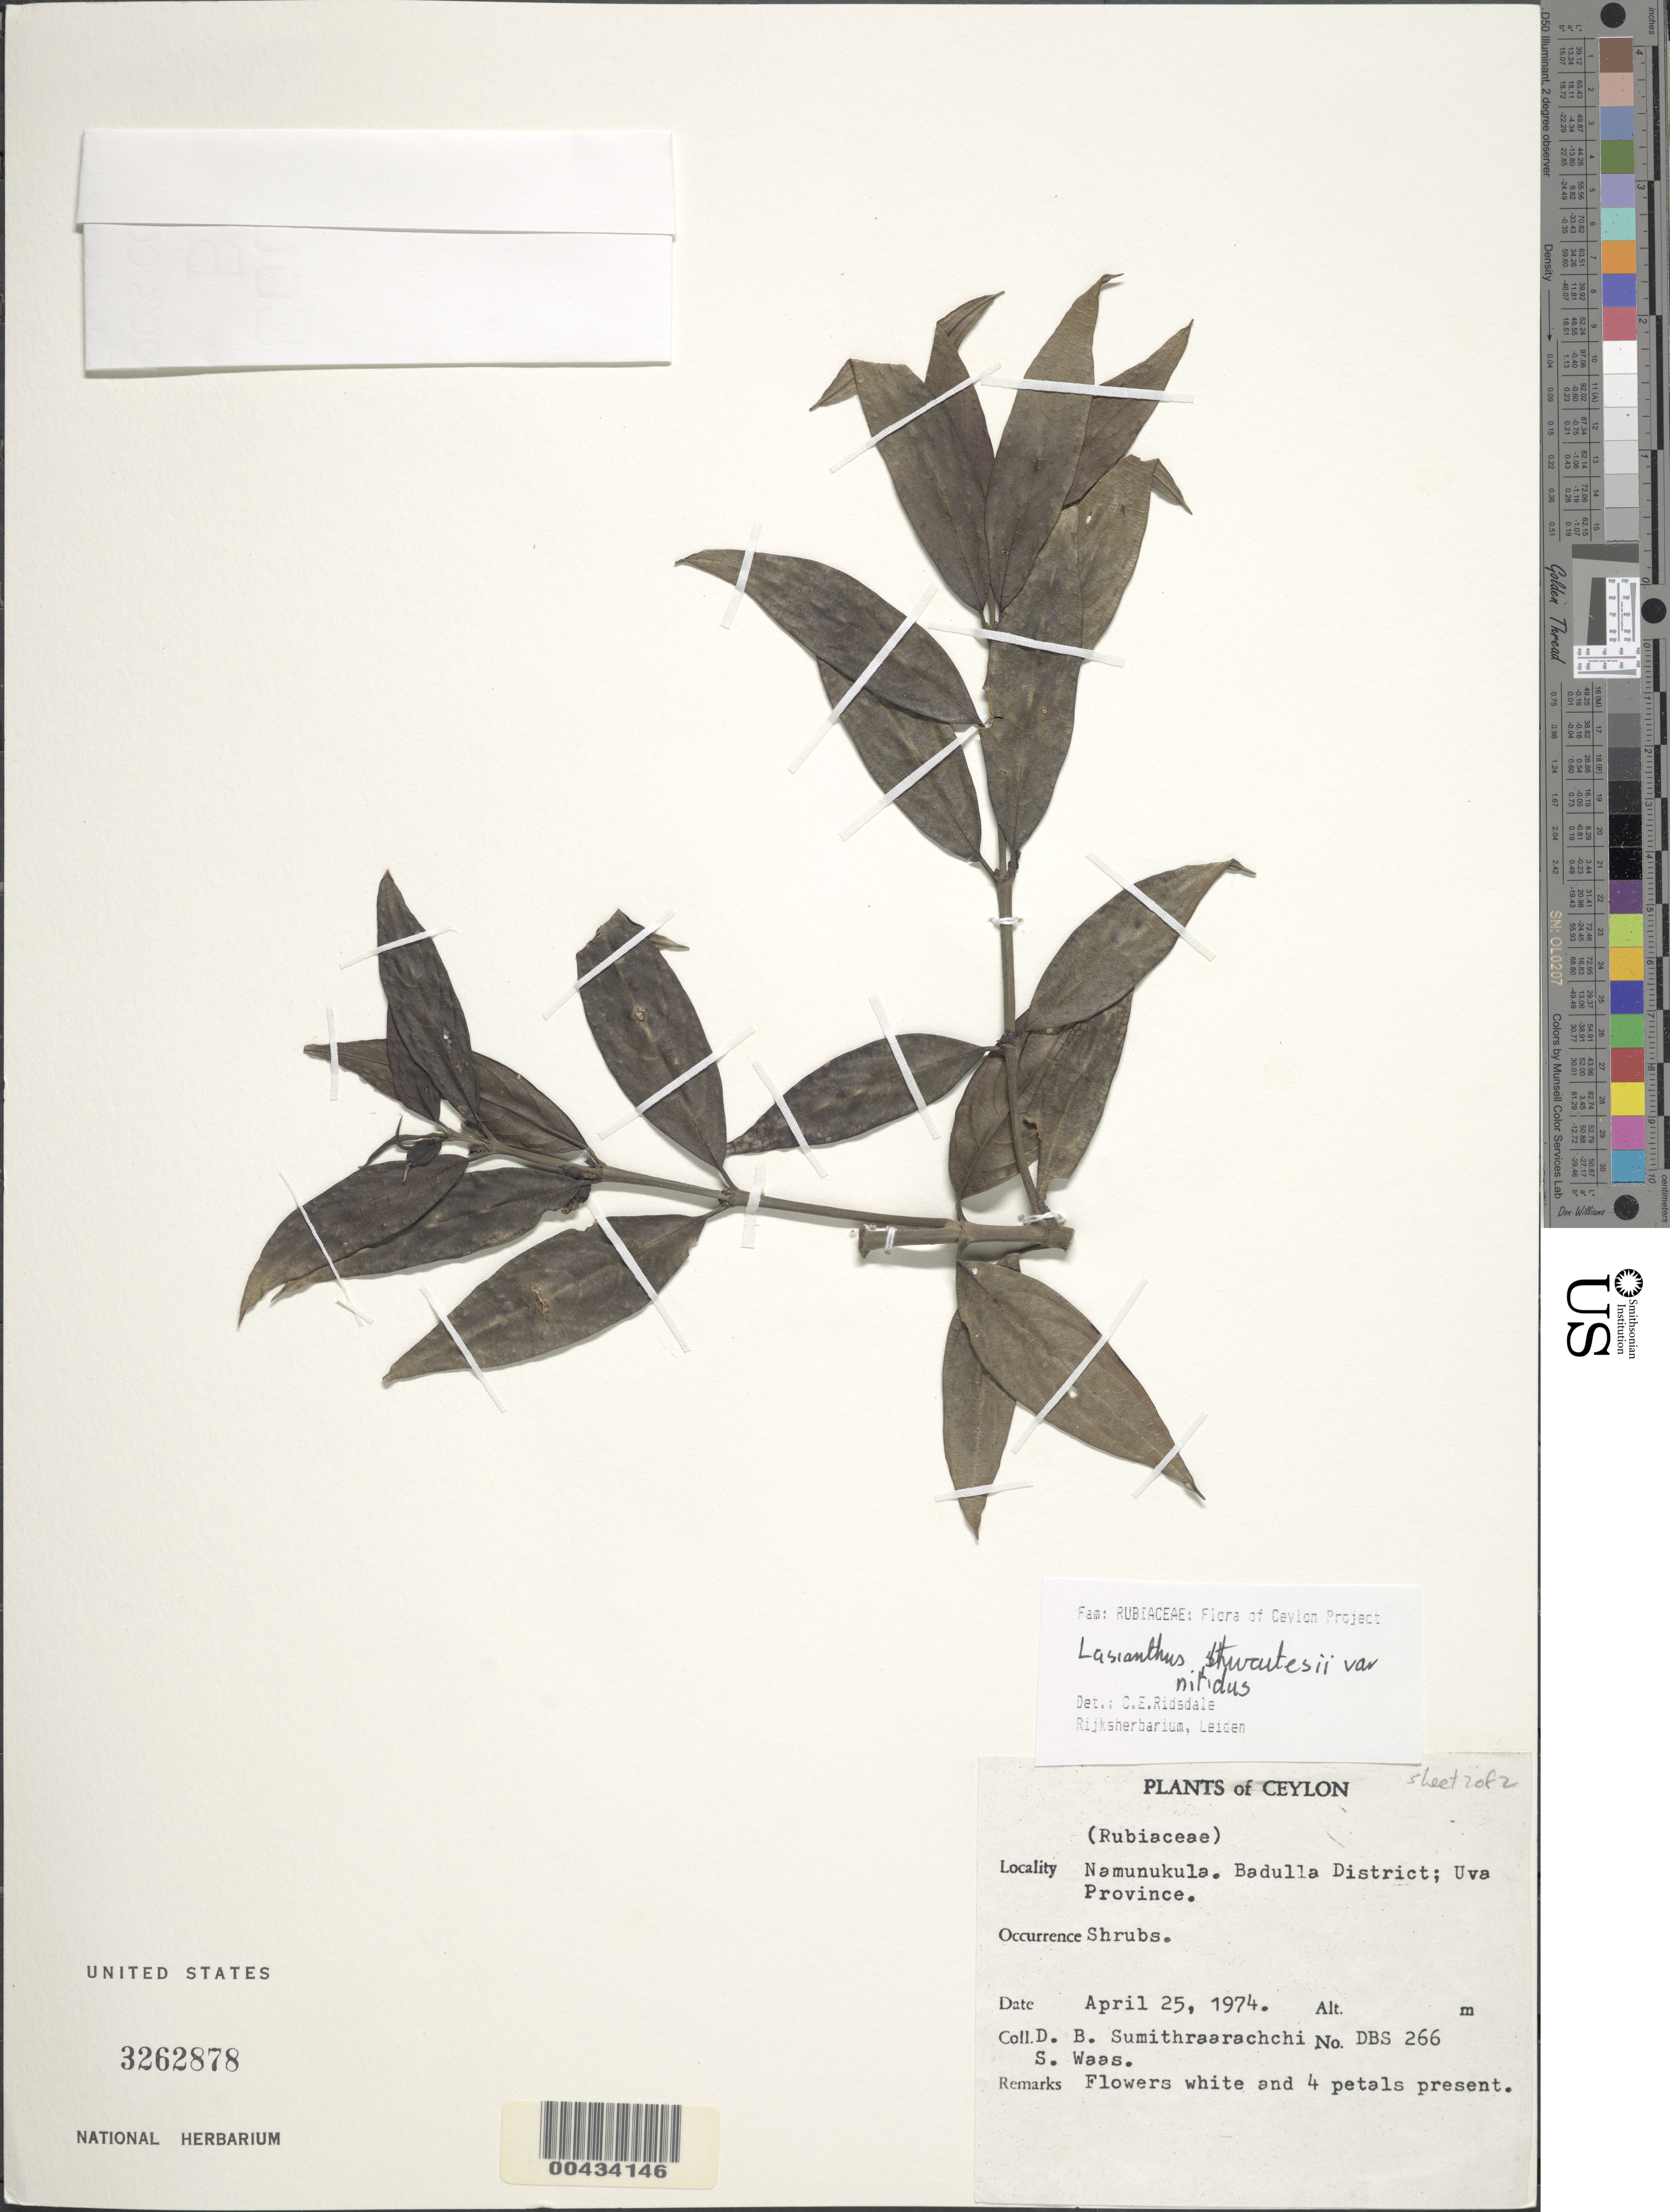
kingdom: Plantae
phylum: Tracheophyta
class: Magnoliopsida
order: Gentianales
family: Rubiaceae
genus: Lasianthus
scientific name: Lasianthus thwaitesii var. nitidus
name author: (Thwaites) Trimen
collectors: D. B. Sumithraarachchi & S. Waas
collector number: DBS 266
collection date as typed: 25 Apr 1974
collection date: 1974-04-25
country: Sri Lanka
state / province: Uva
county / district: Badulla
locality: Namunukula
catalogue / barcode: US 3262878